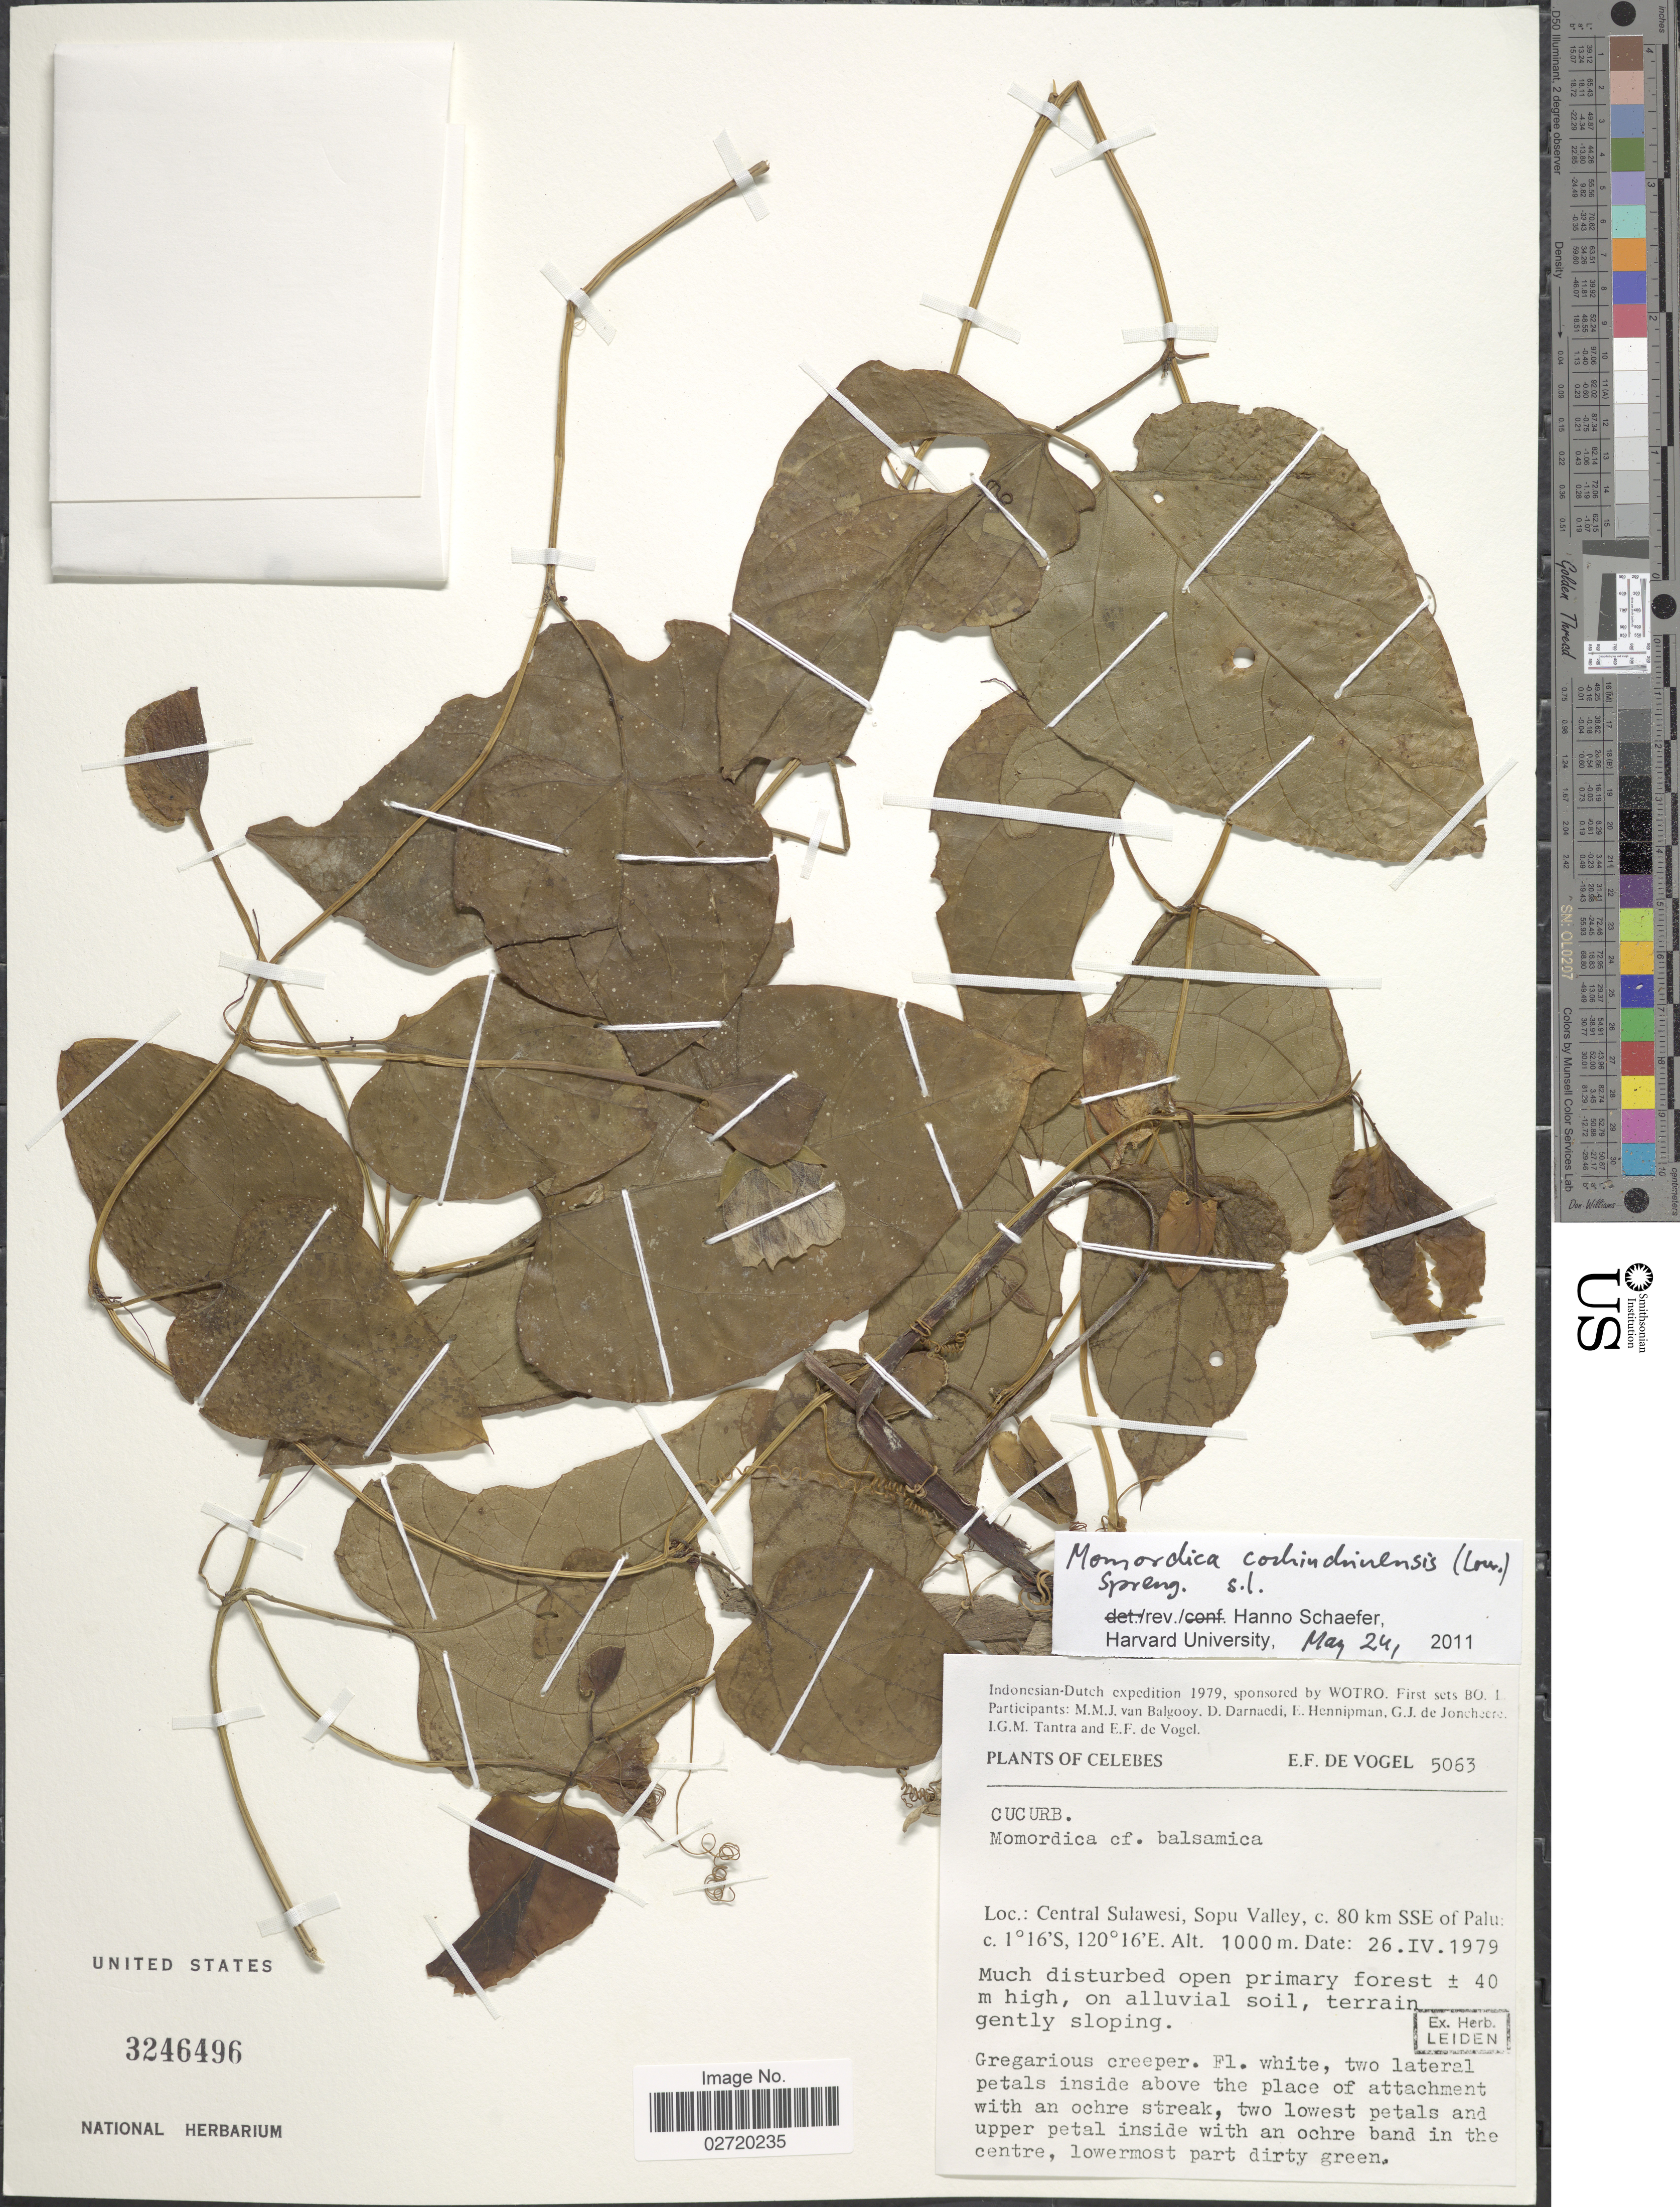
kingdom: Plantae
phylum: Tracheophyta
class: Magnoliopsida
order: Cucurbitales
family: Cucurbitaceae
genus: Momordica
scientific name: Momordica cochinchinensis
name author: (Lour.) Spreng.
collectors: E. F. de Vogel, M. M. van Balgooy, D. Darnaedi, G.J. de Joncheere & et al.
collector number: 5063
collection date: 1979-04-26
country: Indonesia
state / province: Sulawesi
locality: Celebes, Central Sulawesi, Sopu Valley, 80 km SSE of Palu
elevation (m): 1000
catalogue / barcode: US 3246496